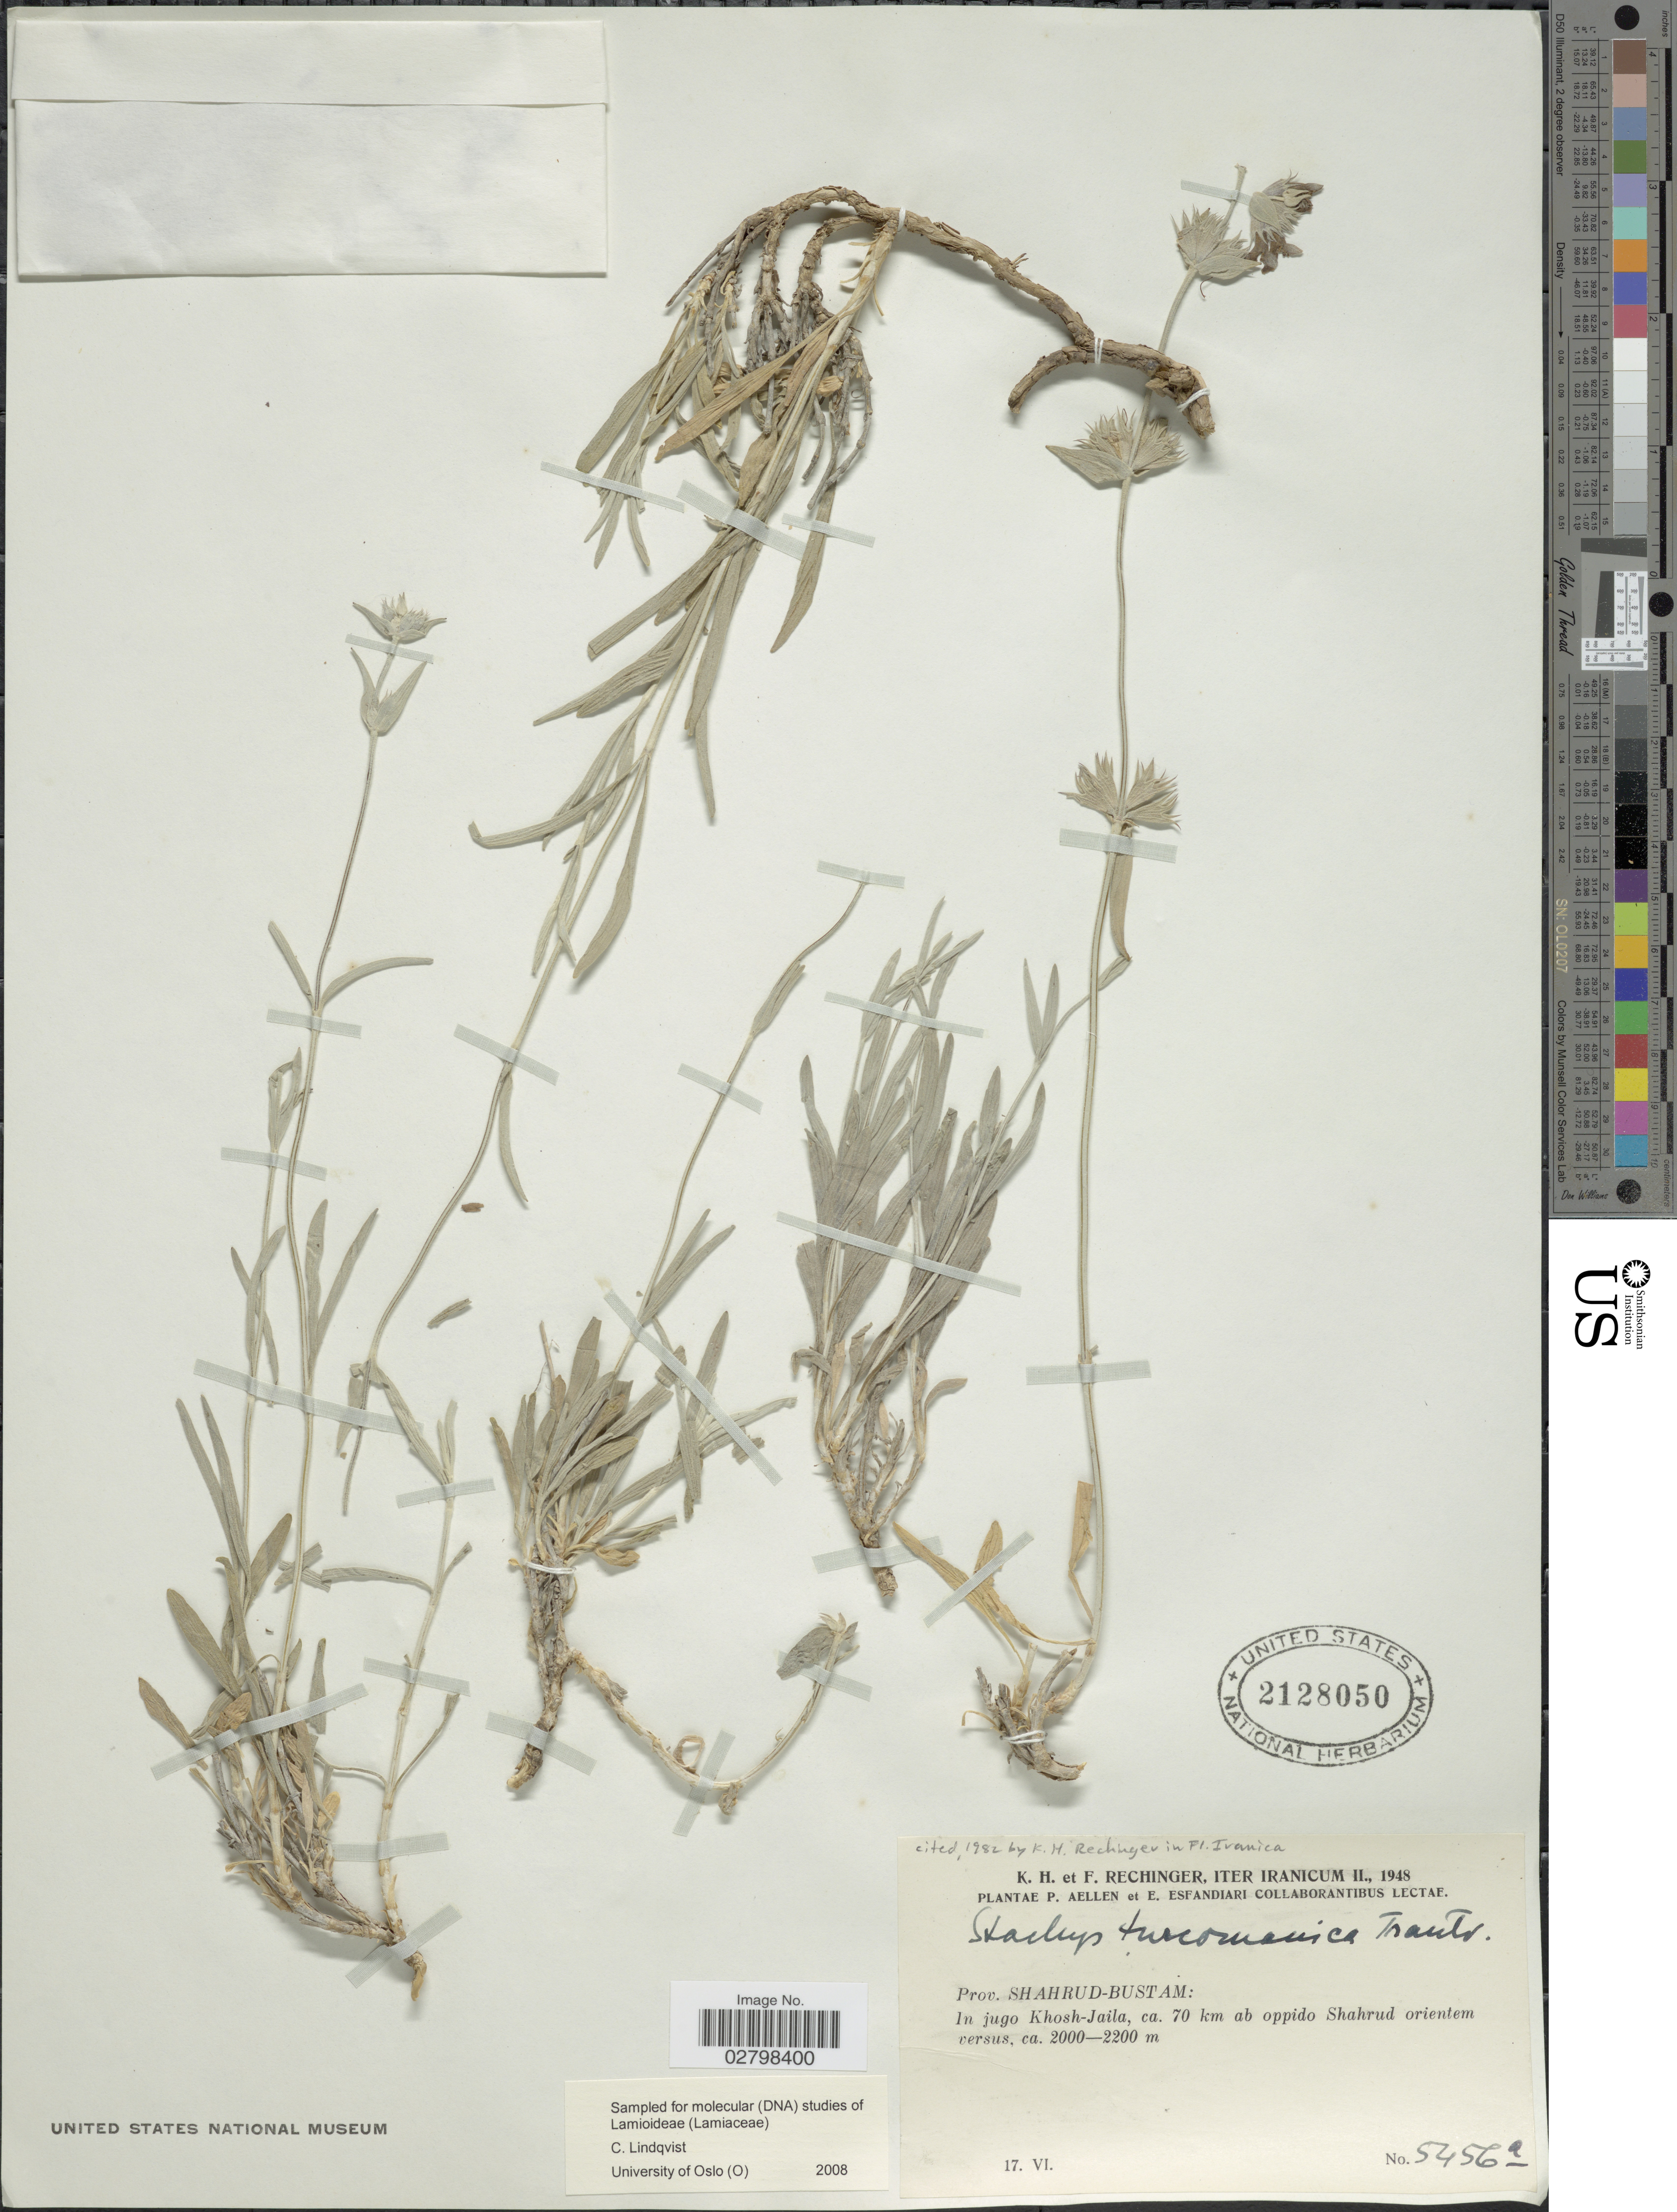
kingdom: Plantae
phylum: Tracheophyta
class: Magnoliopsida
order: Lamiales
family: Lamiaceae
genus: Stachys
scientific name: Stachys turcomanica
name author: Trautv.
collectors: K. H. Rechinger, F. Rechinger, P. Aellen & E. Esfandiari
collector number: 5456a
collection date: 1948-06-17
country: Iran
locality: Iter Iranicum. Prov. Shahrud-Bustam: In jugo Khosh-Jaila, ca. 70 km ab oppido Shahrud orientem versus.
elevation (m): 2000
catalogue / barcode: US 2128050